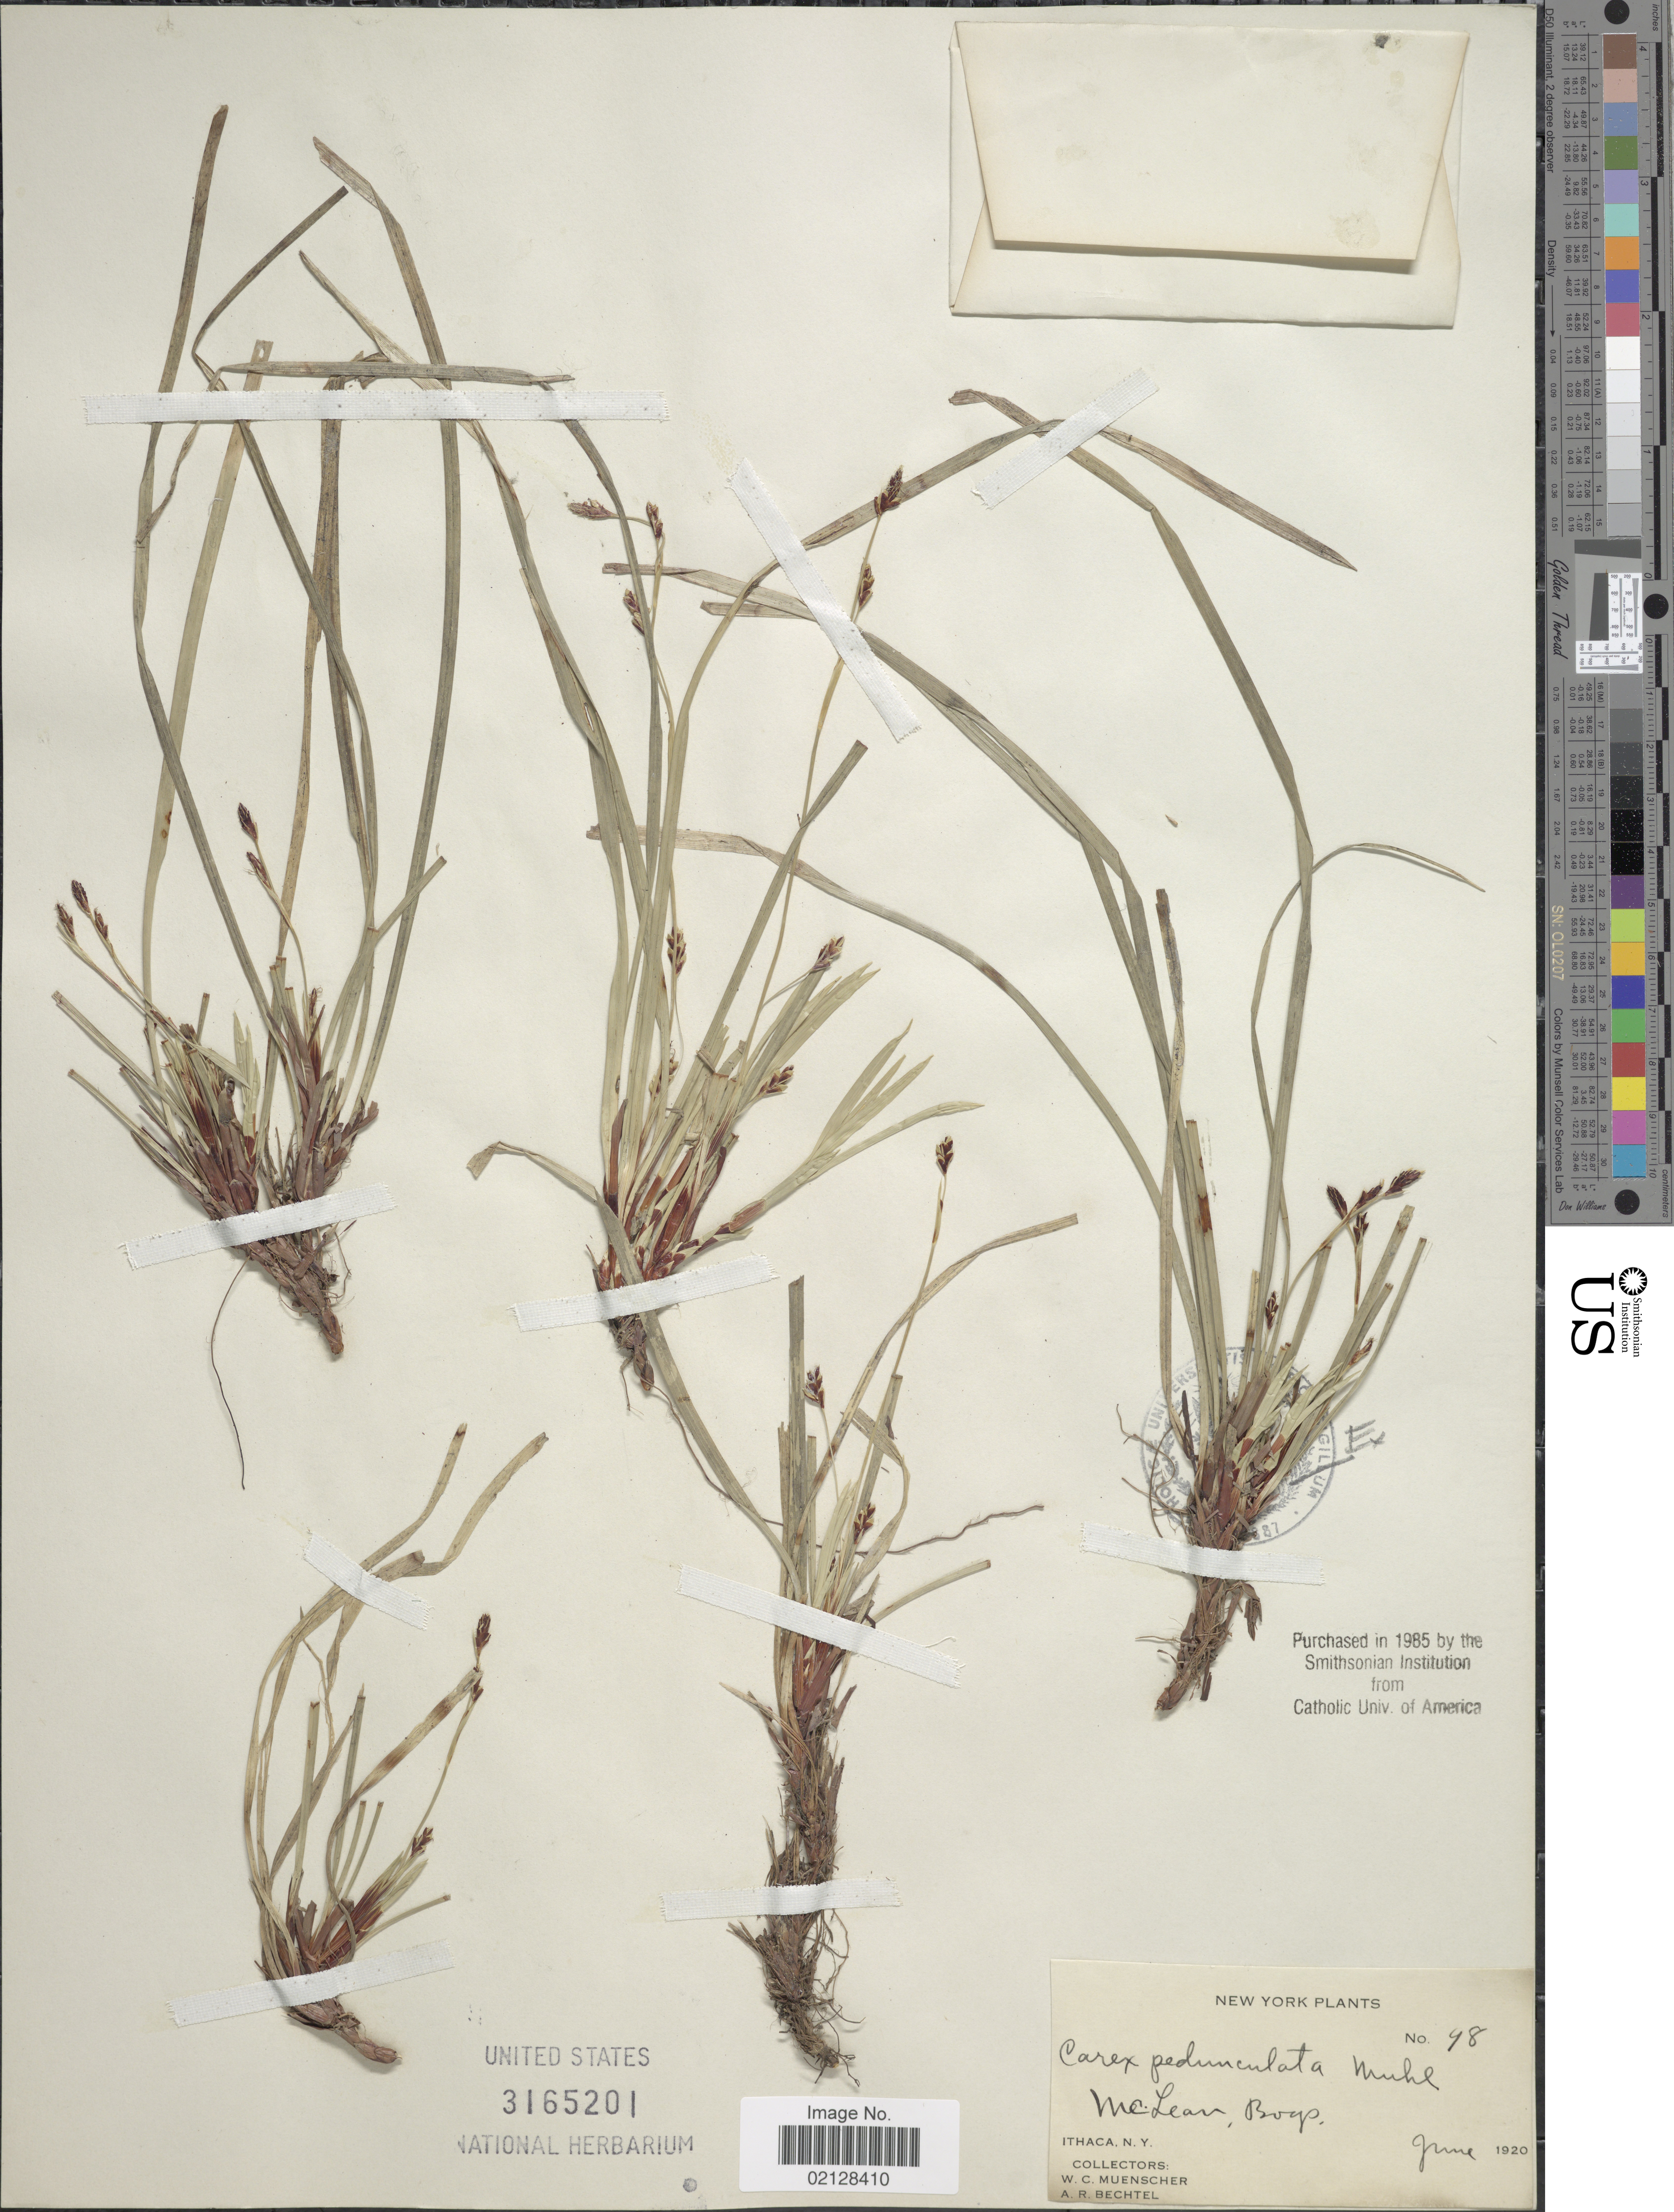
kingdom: Plantae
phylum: Tracheophyta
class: Liliopsida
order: Poales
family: Cyperaceae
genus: Carex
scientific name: Carex pedunculata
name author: Muhl. ex Willd.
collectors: W. Muenscher & A. Bechtel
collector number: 98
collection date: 1920-06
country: United States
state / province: New York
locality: McLean, Bogs, Ithaca, N. Y.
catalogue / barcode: US 3165201